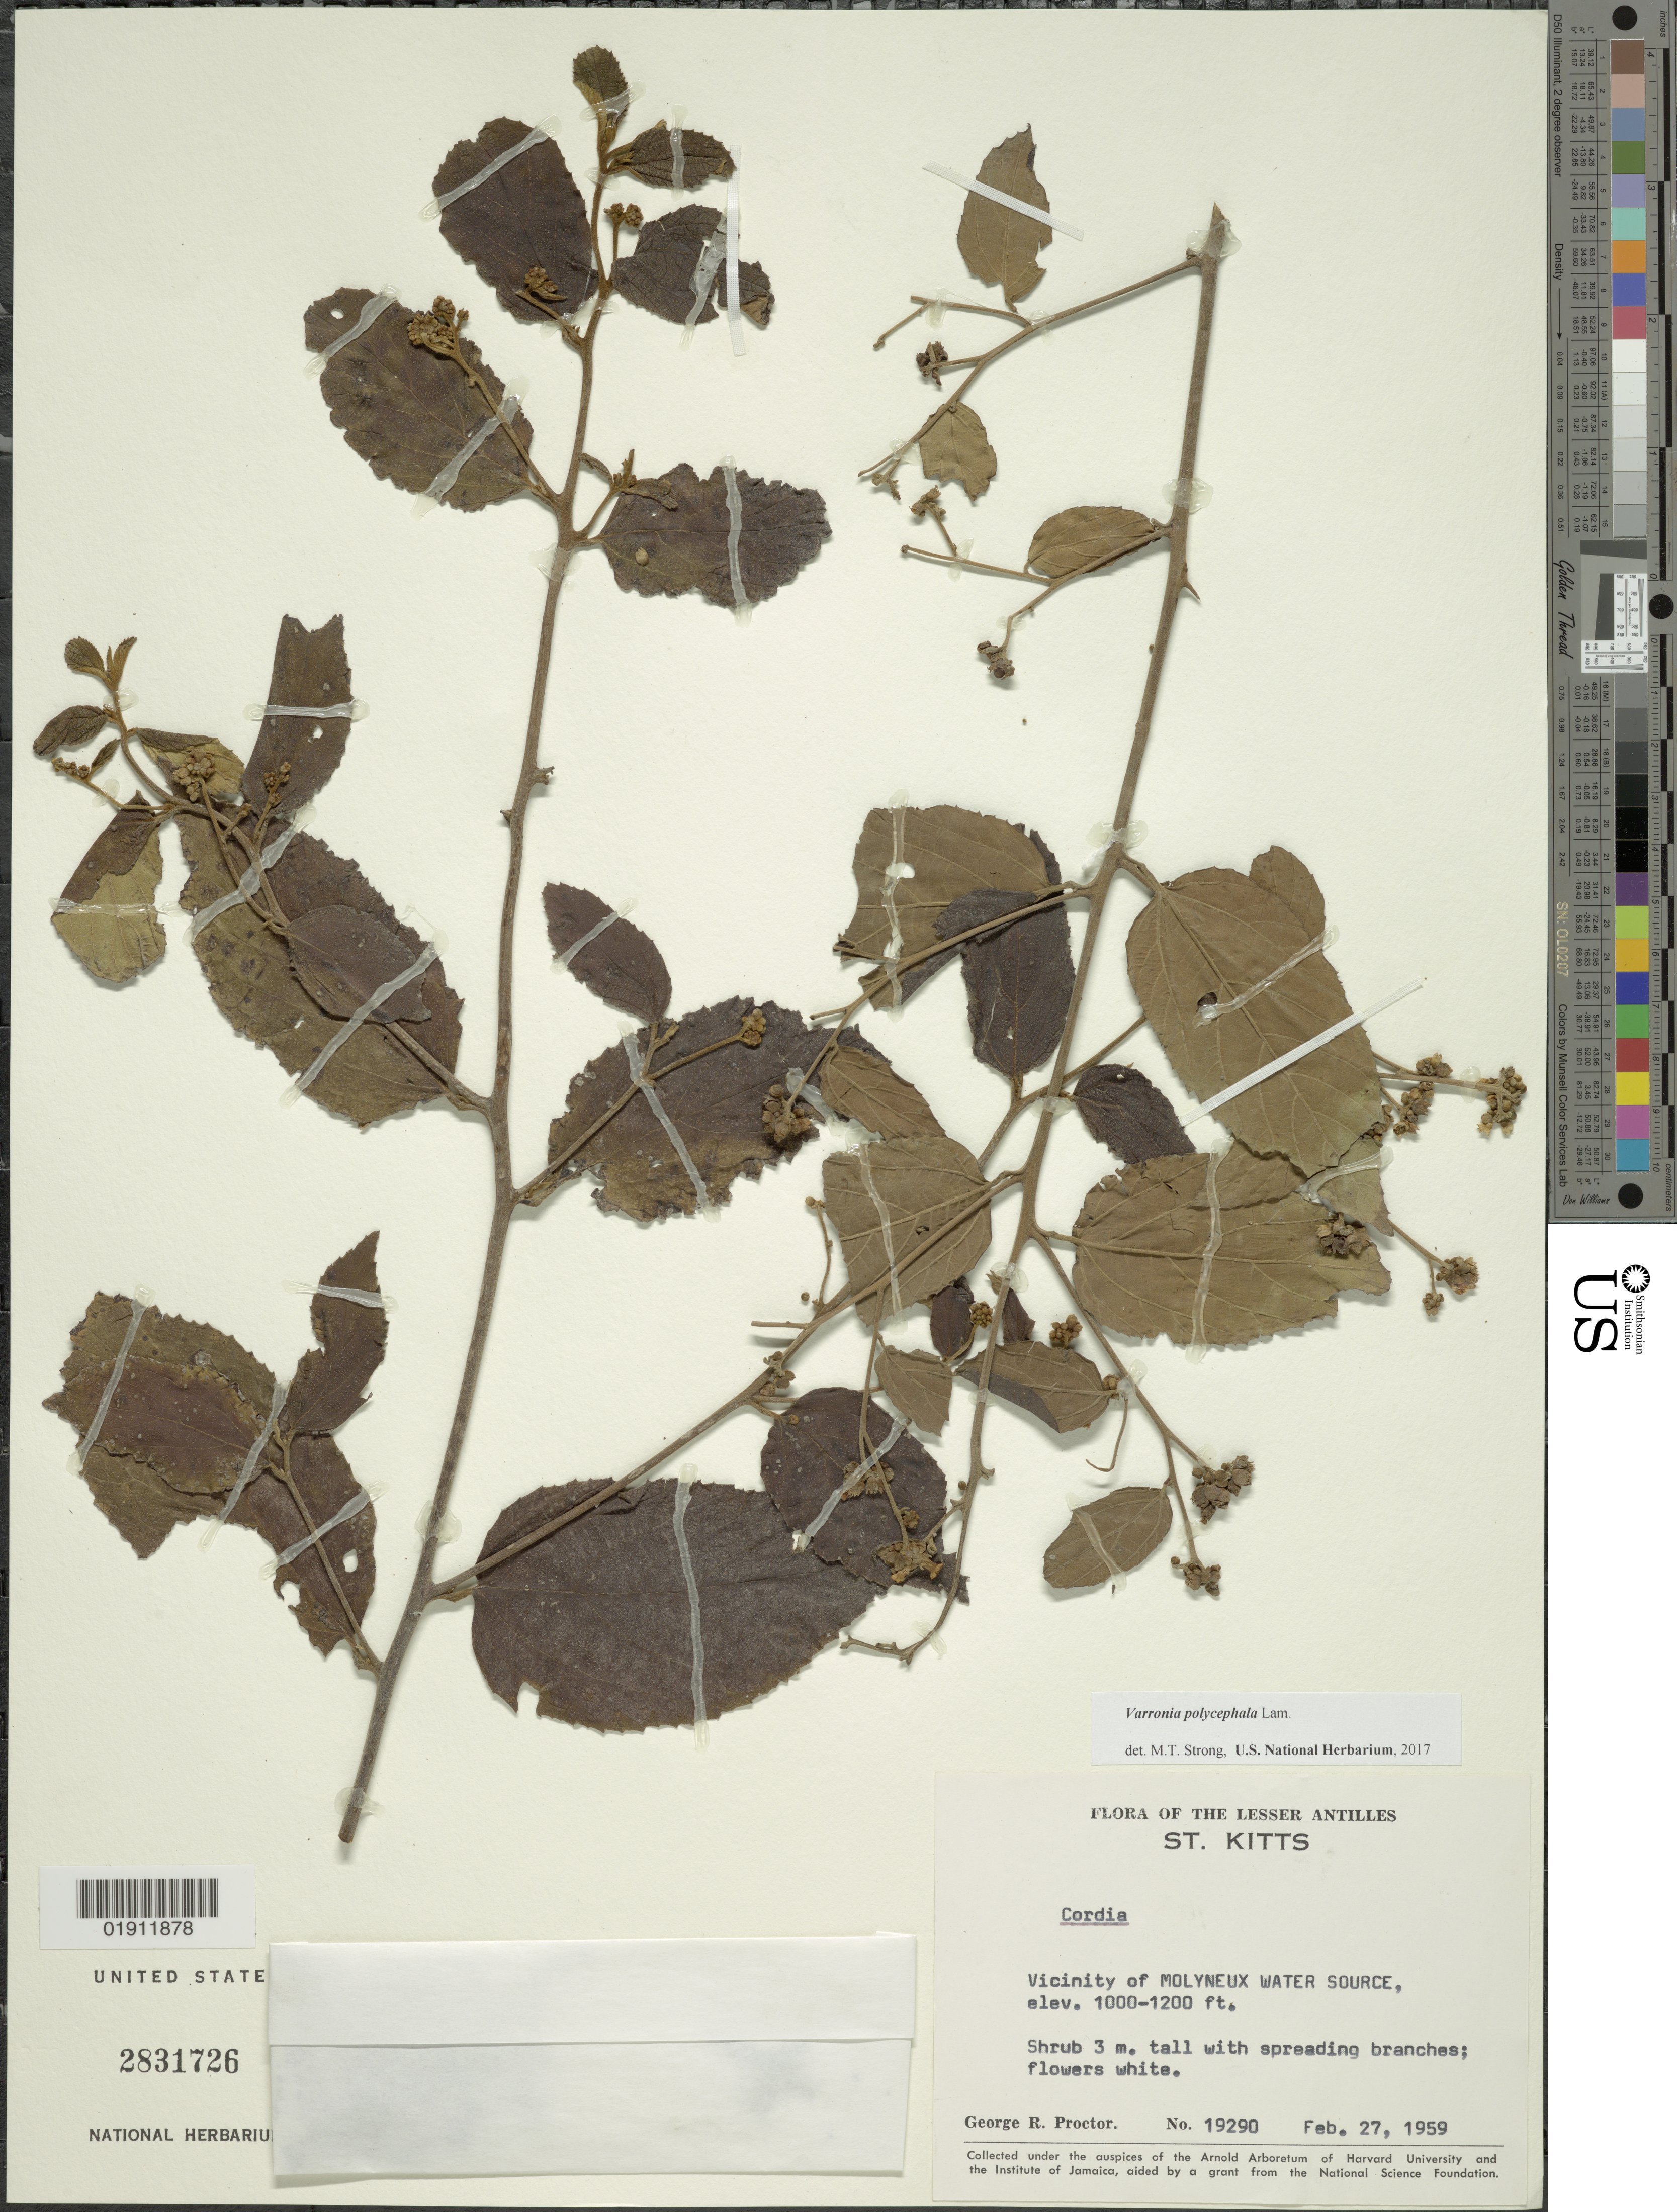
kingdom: Plantae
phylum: Tracheophyta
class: Magnoliopsida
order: Boraginales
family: Cordiaceae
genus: Varronia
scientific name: Varronia polycephala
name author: Lam.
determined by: Strong, M. T., (US), Smithsonian Institution - National Museum of Natural History (UNITED STATES)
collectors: G. R. Proctor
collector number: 19290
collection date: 1959-02-27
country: St. Christopher-Nevis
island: Saint Lucia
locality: Molyneux Water Source, vicinity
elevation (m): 305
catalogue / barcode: US 2831726